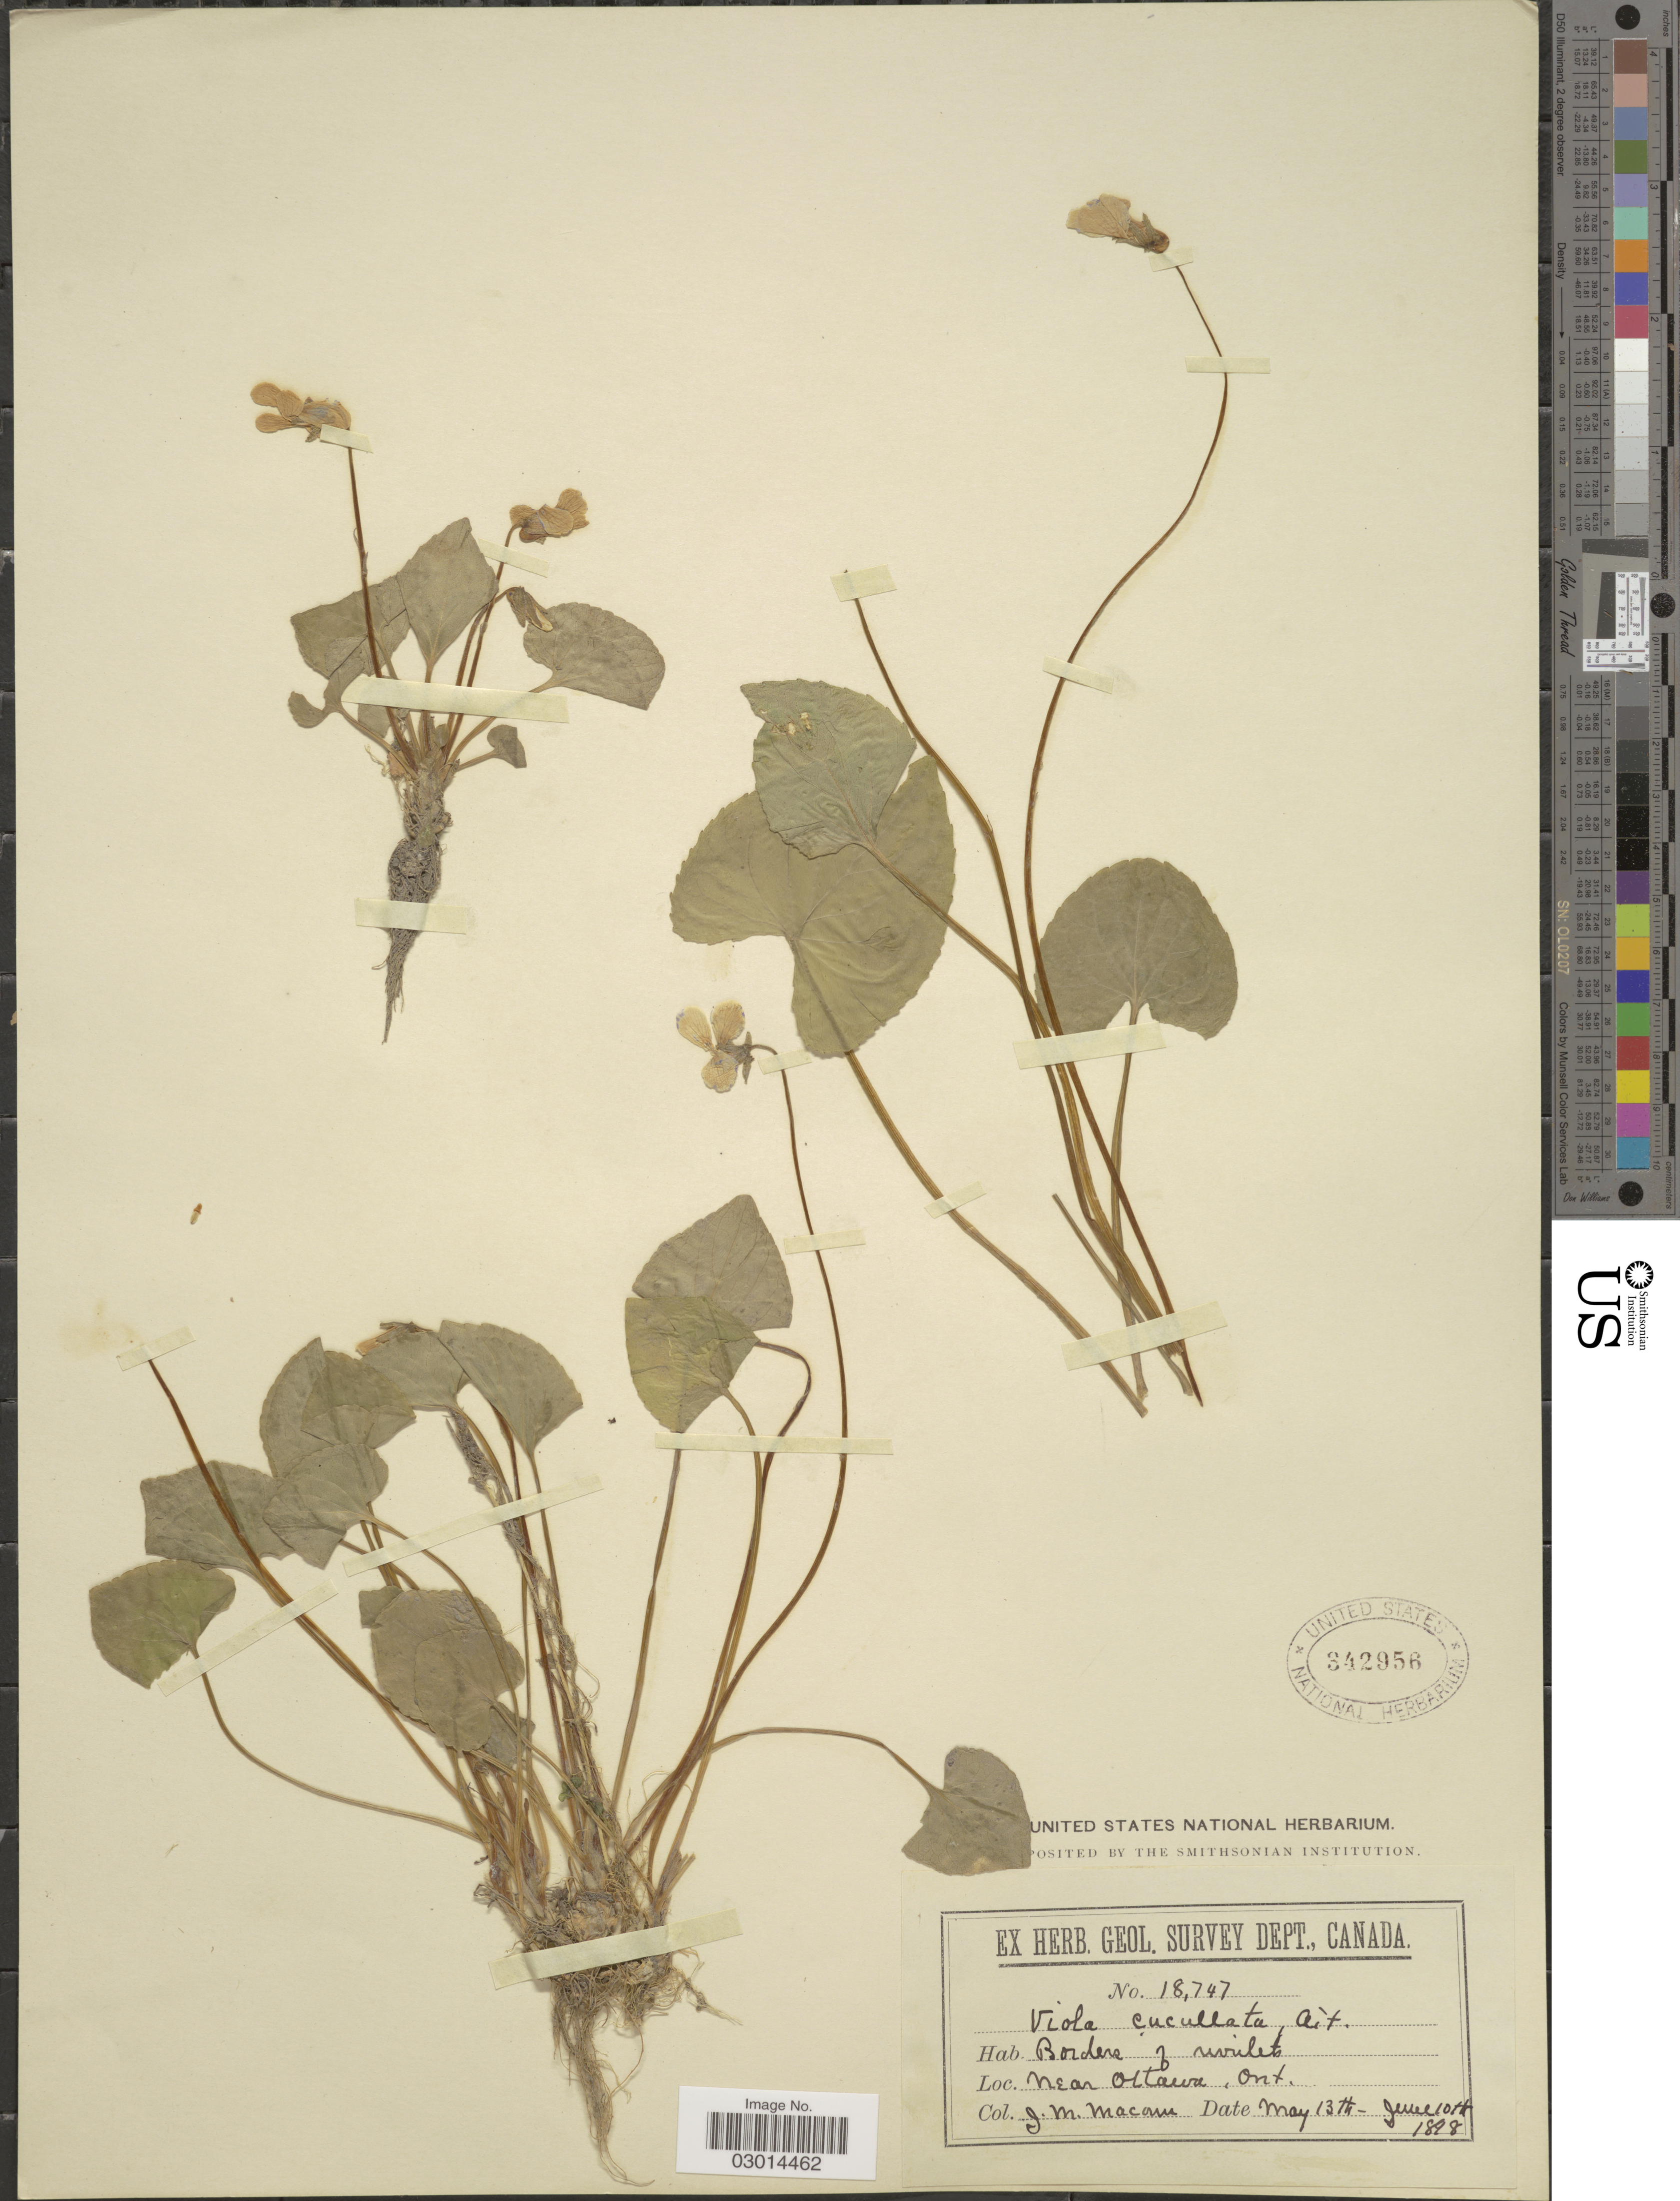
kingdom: Plantae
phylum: Tracheophyta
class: Magnoliopsida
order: Malpighiales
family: Violaceae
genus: Viola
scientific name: Viola cucullata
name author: Aiton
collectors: J. M. Macoun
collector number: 18747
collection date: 1898-05-13/1898-06-10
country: Canada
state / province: Ontario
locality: Near Octawa.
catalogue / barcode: US 342956